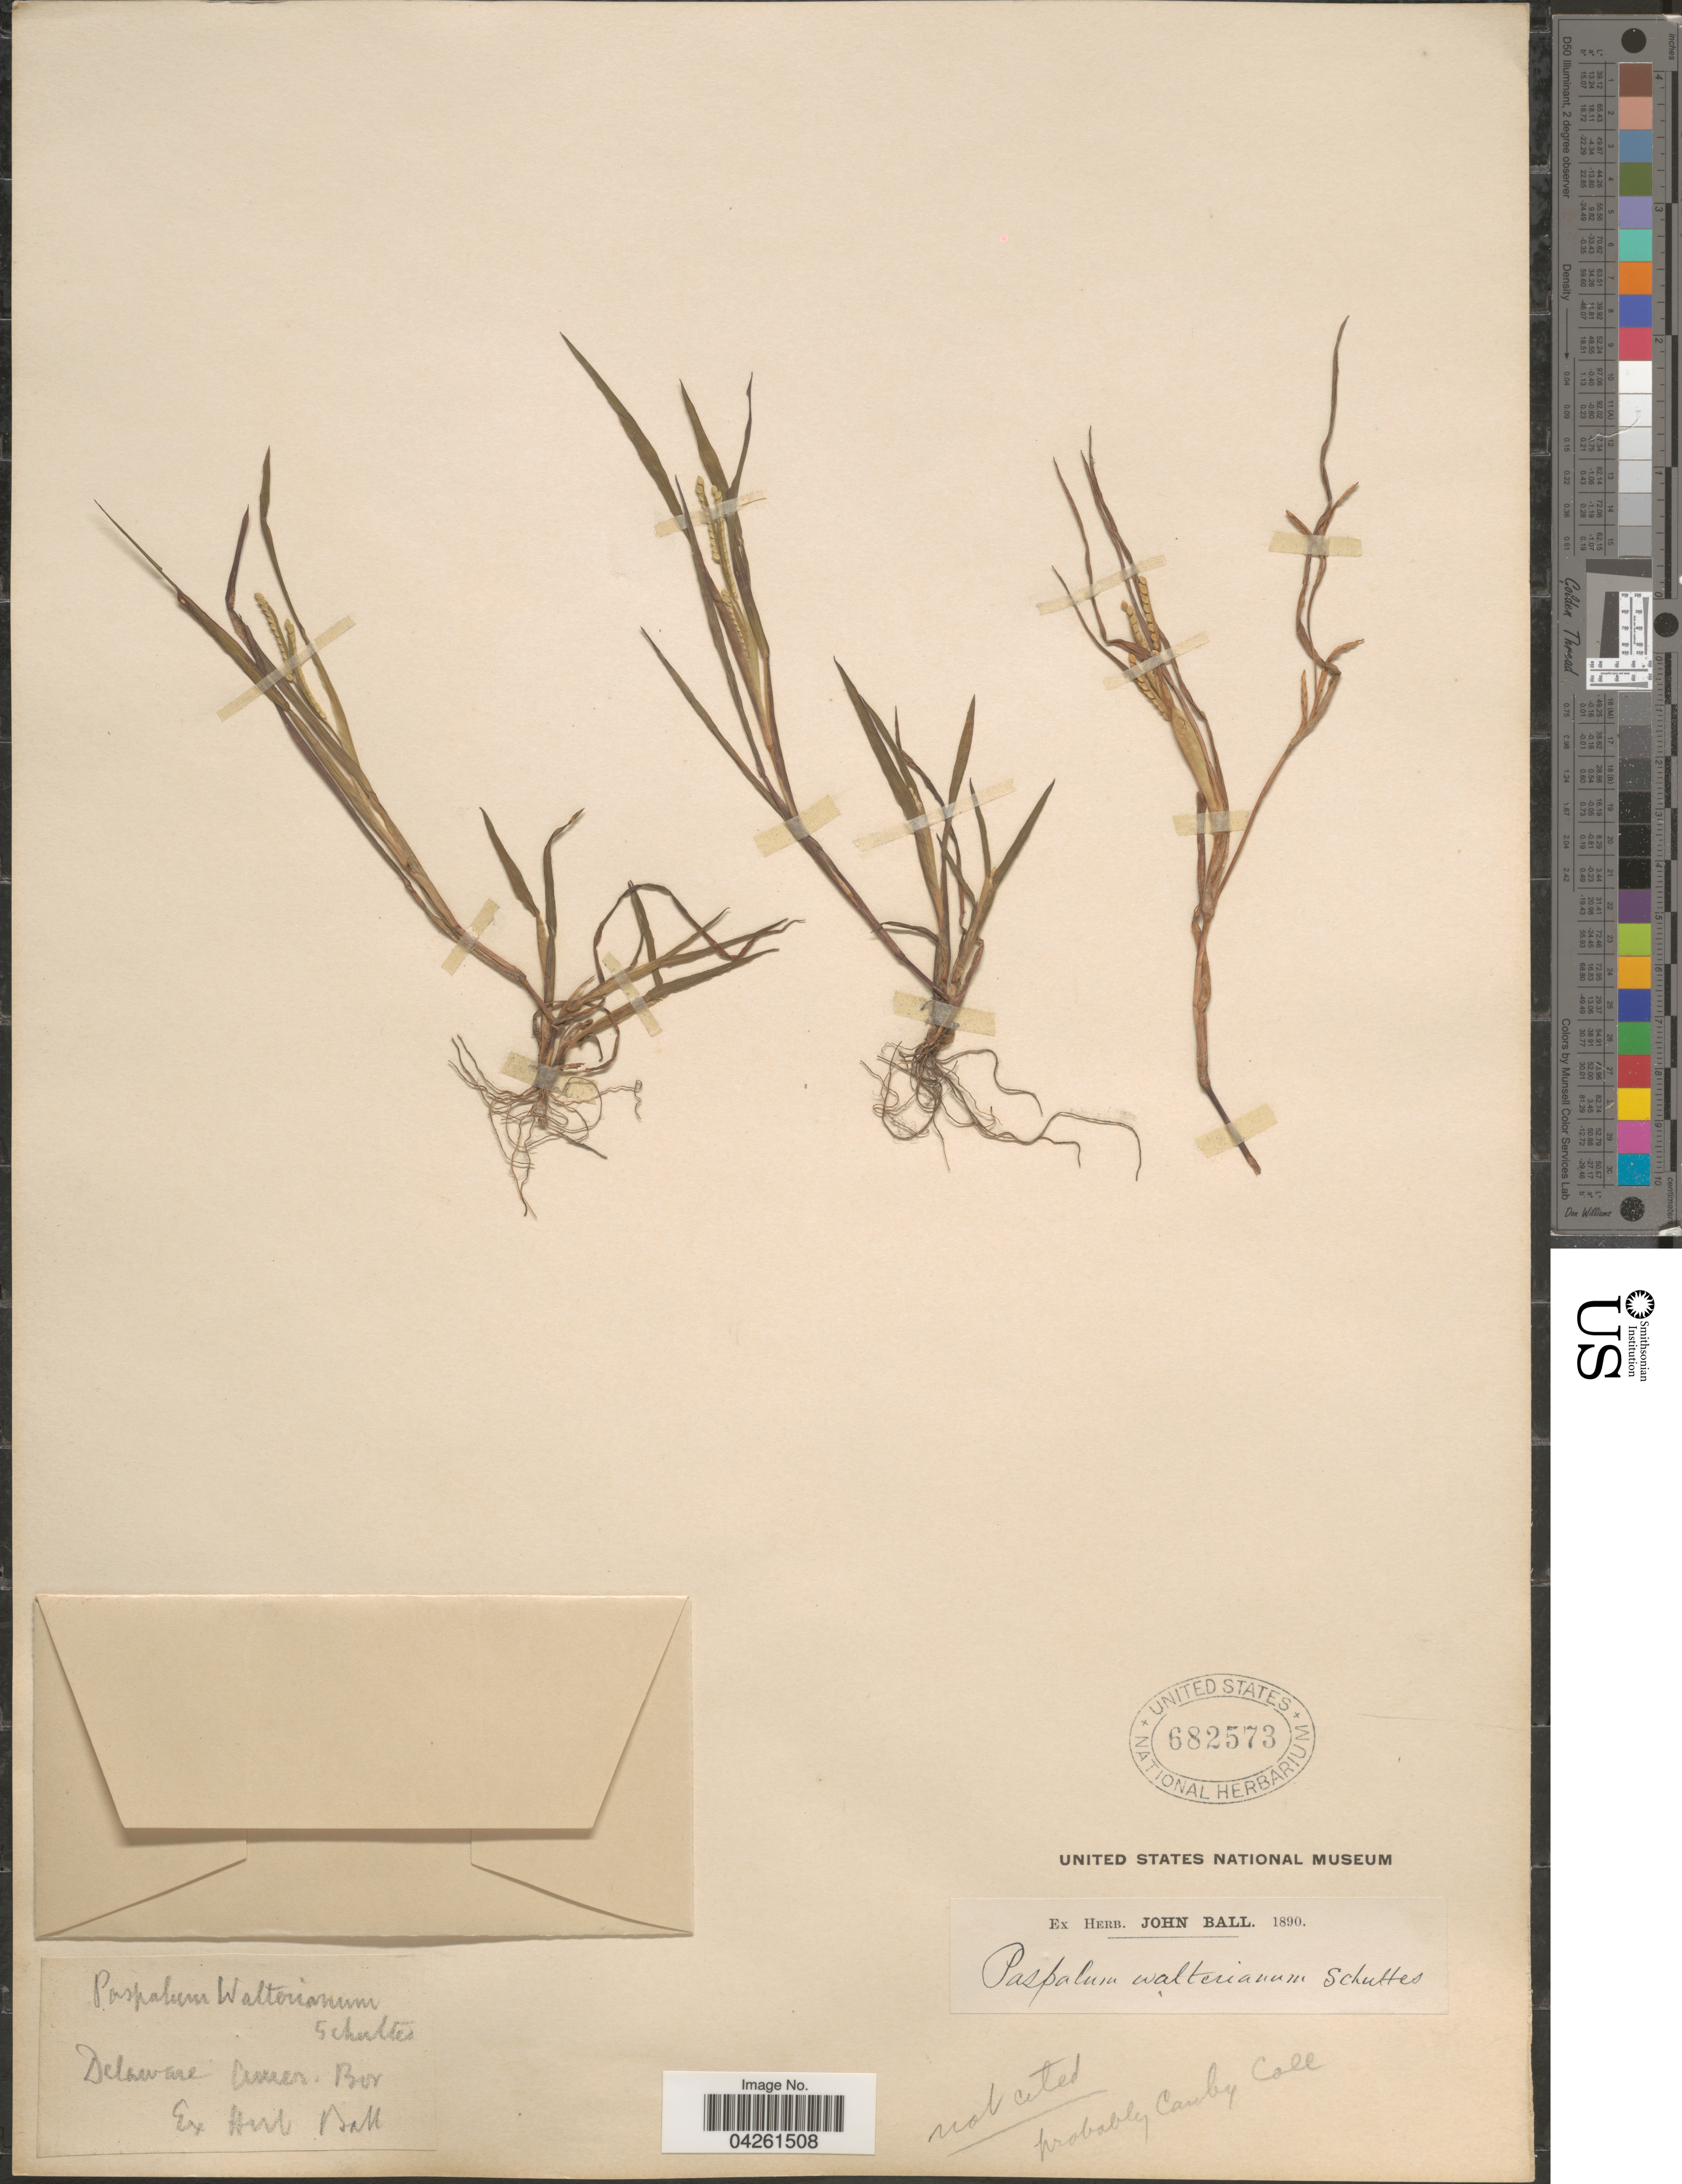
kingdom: Plantae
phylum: Tracheophyta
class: Liliopsida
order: Poales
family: Poaceae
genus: Paspalum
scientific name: Paspalum dissectum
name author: (L.) L.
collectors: ex herb. John Ball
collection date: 1890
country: United States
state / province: Delaware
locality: Amer. Bor.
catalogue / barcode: US 682573